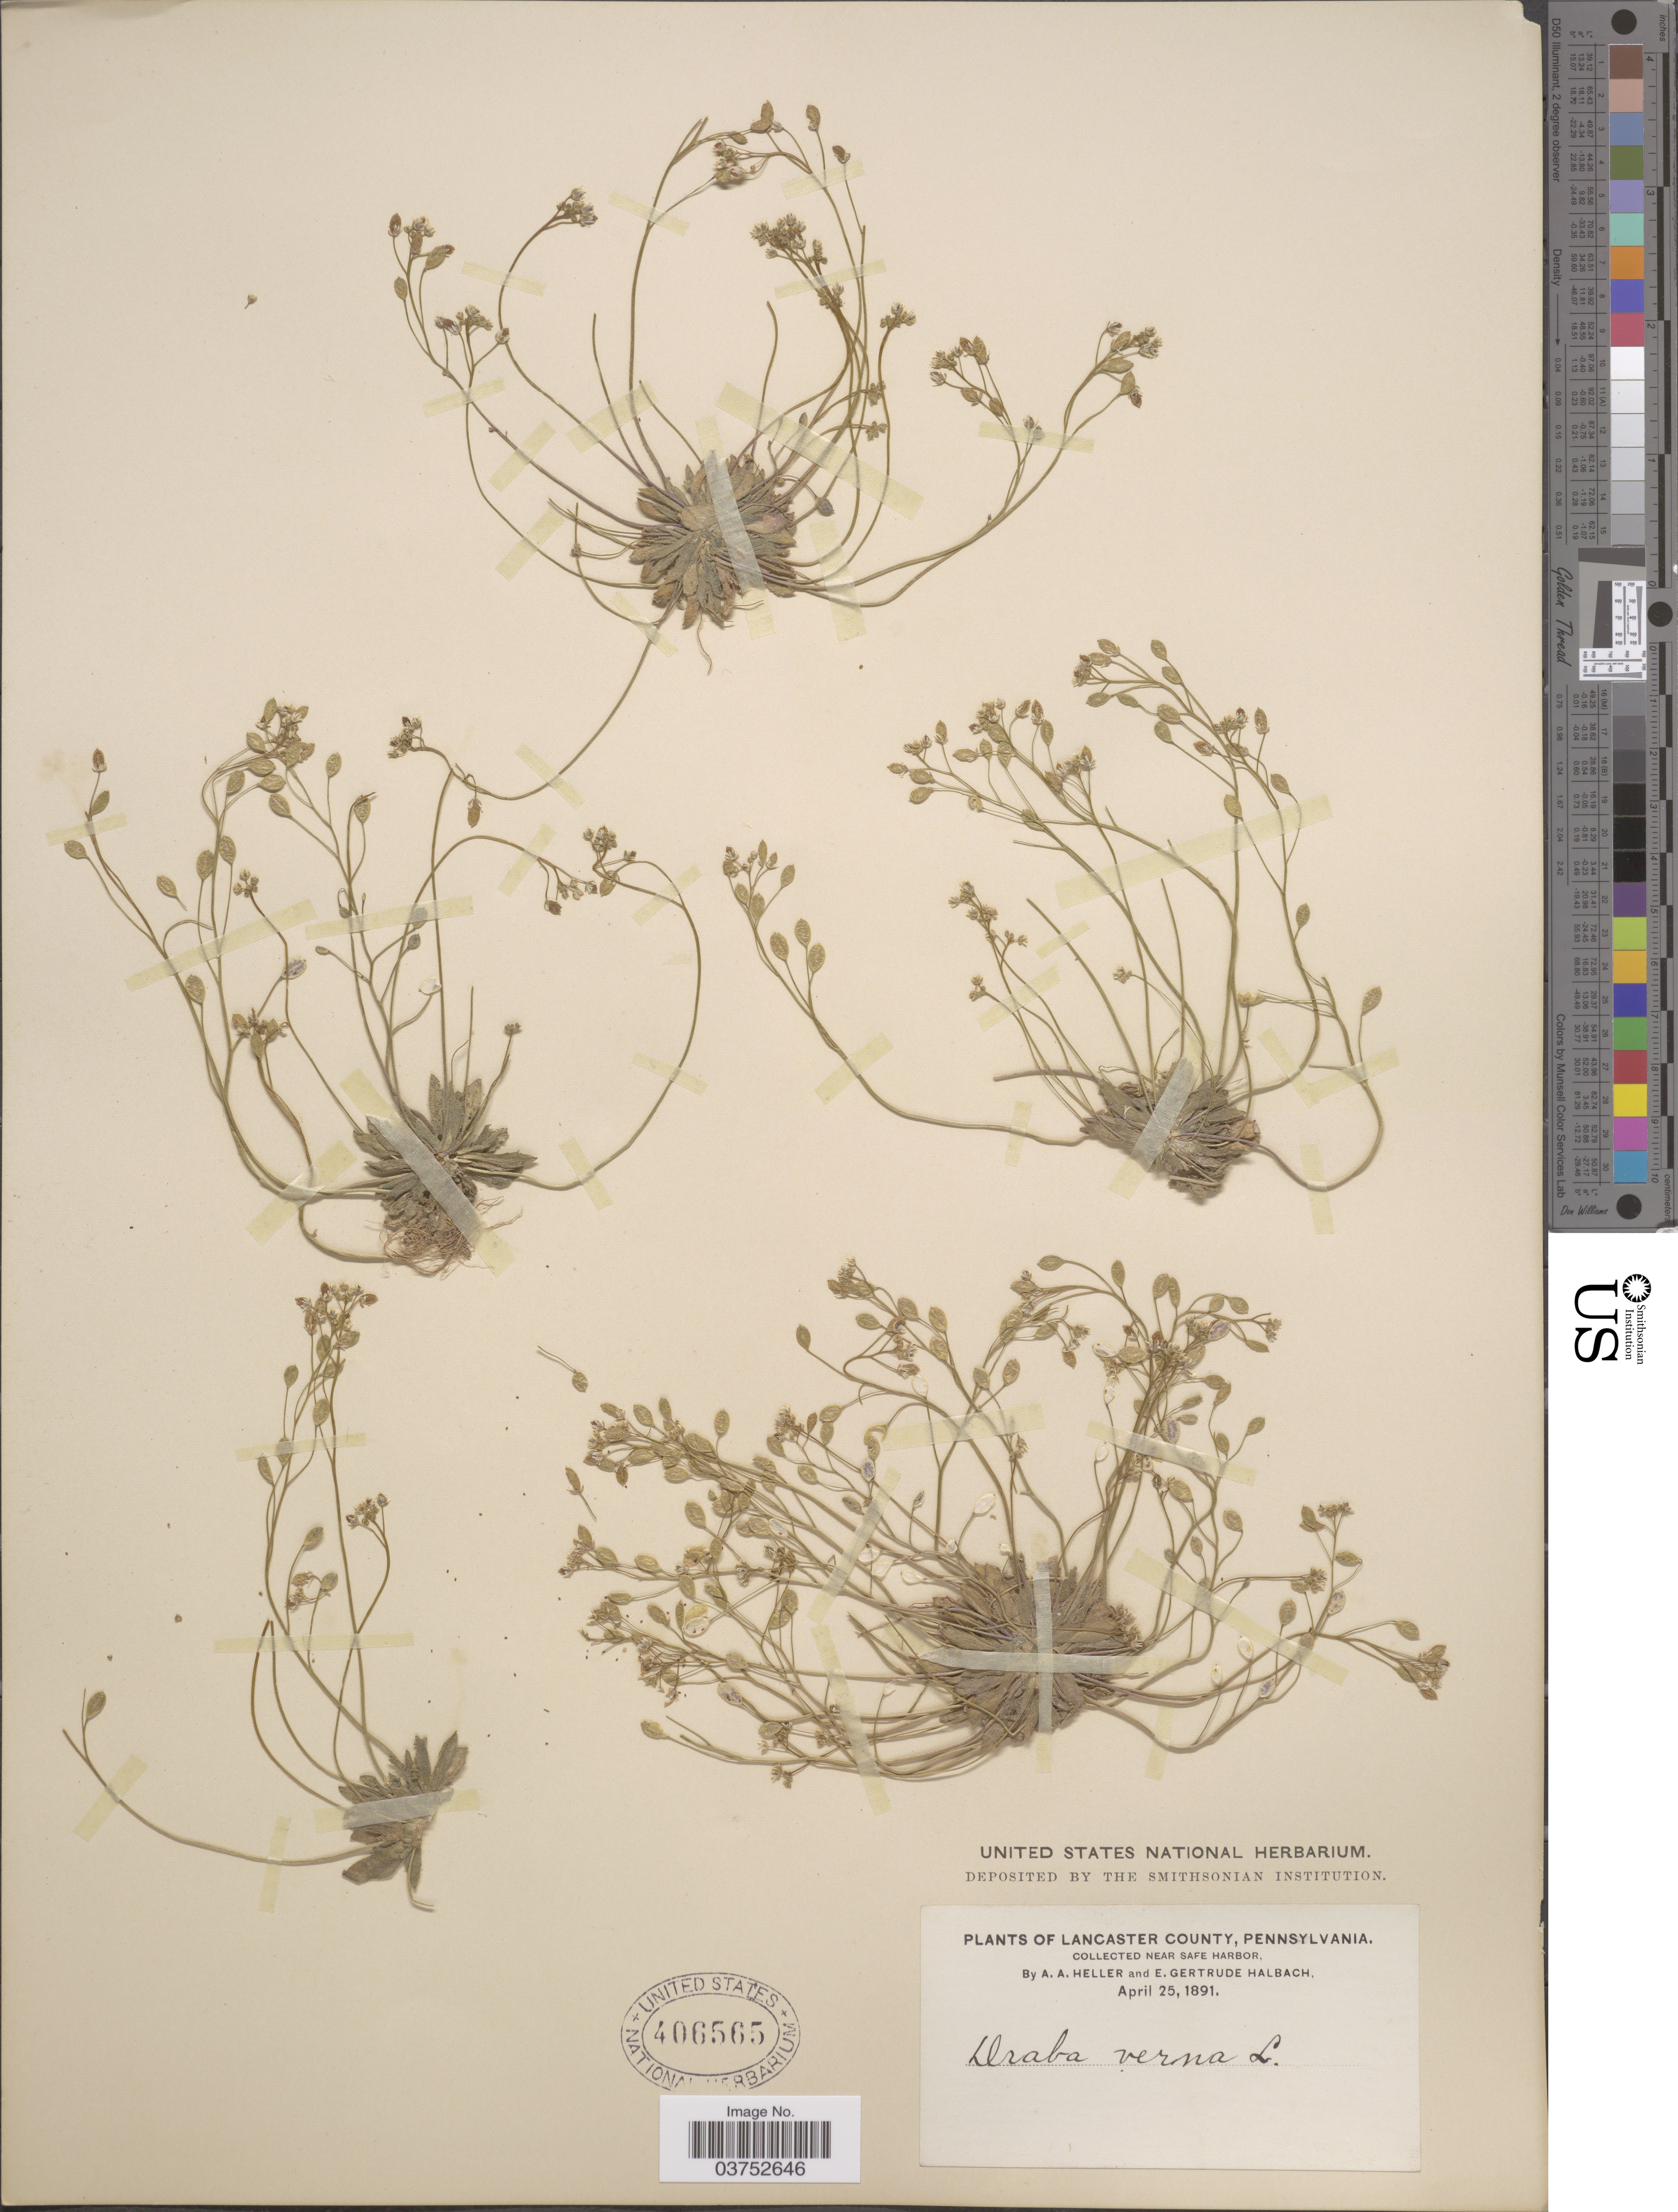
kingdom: Plantae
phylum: Tracheophyta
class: Magnoliopsida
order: Brassicales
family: Brassicaceae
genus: Draba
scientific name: Draba verna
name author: L.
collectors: A. A. Heller & E. G. Halbach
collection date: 1891-04-25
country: United States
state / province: Pennsylvania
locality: Lancaster County. Near Safe Harbor.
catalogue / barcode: US 406565